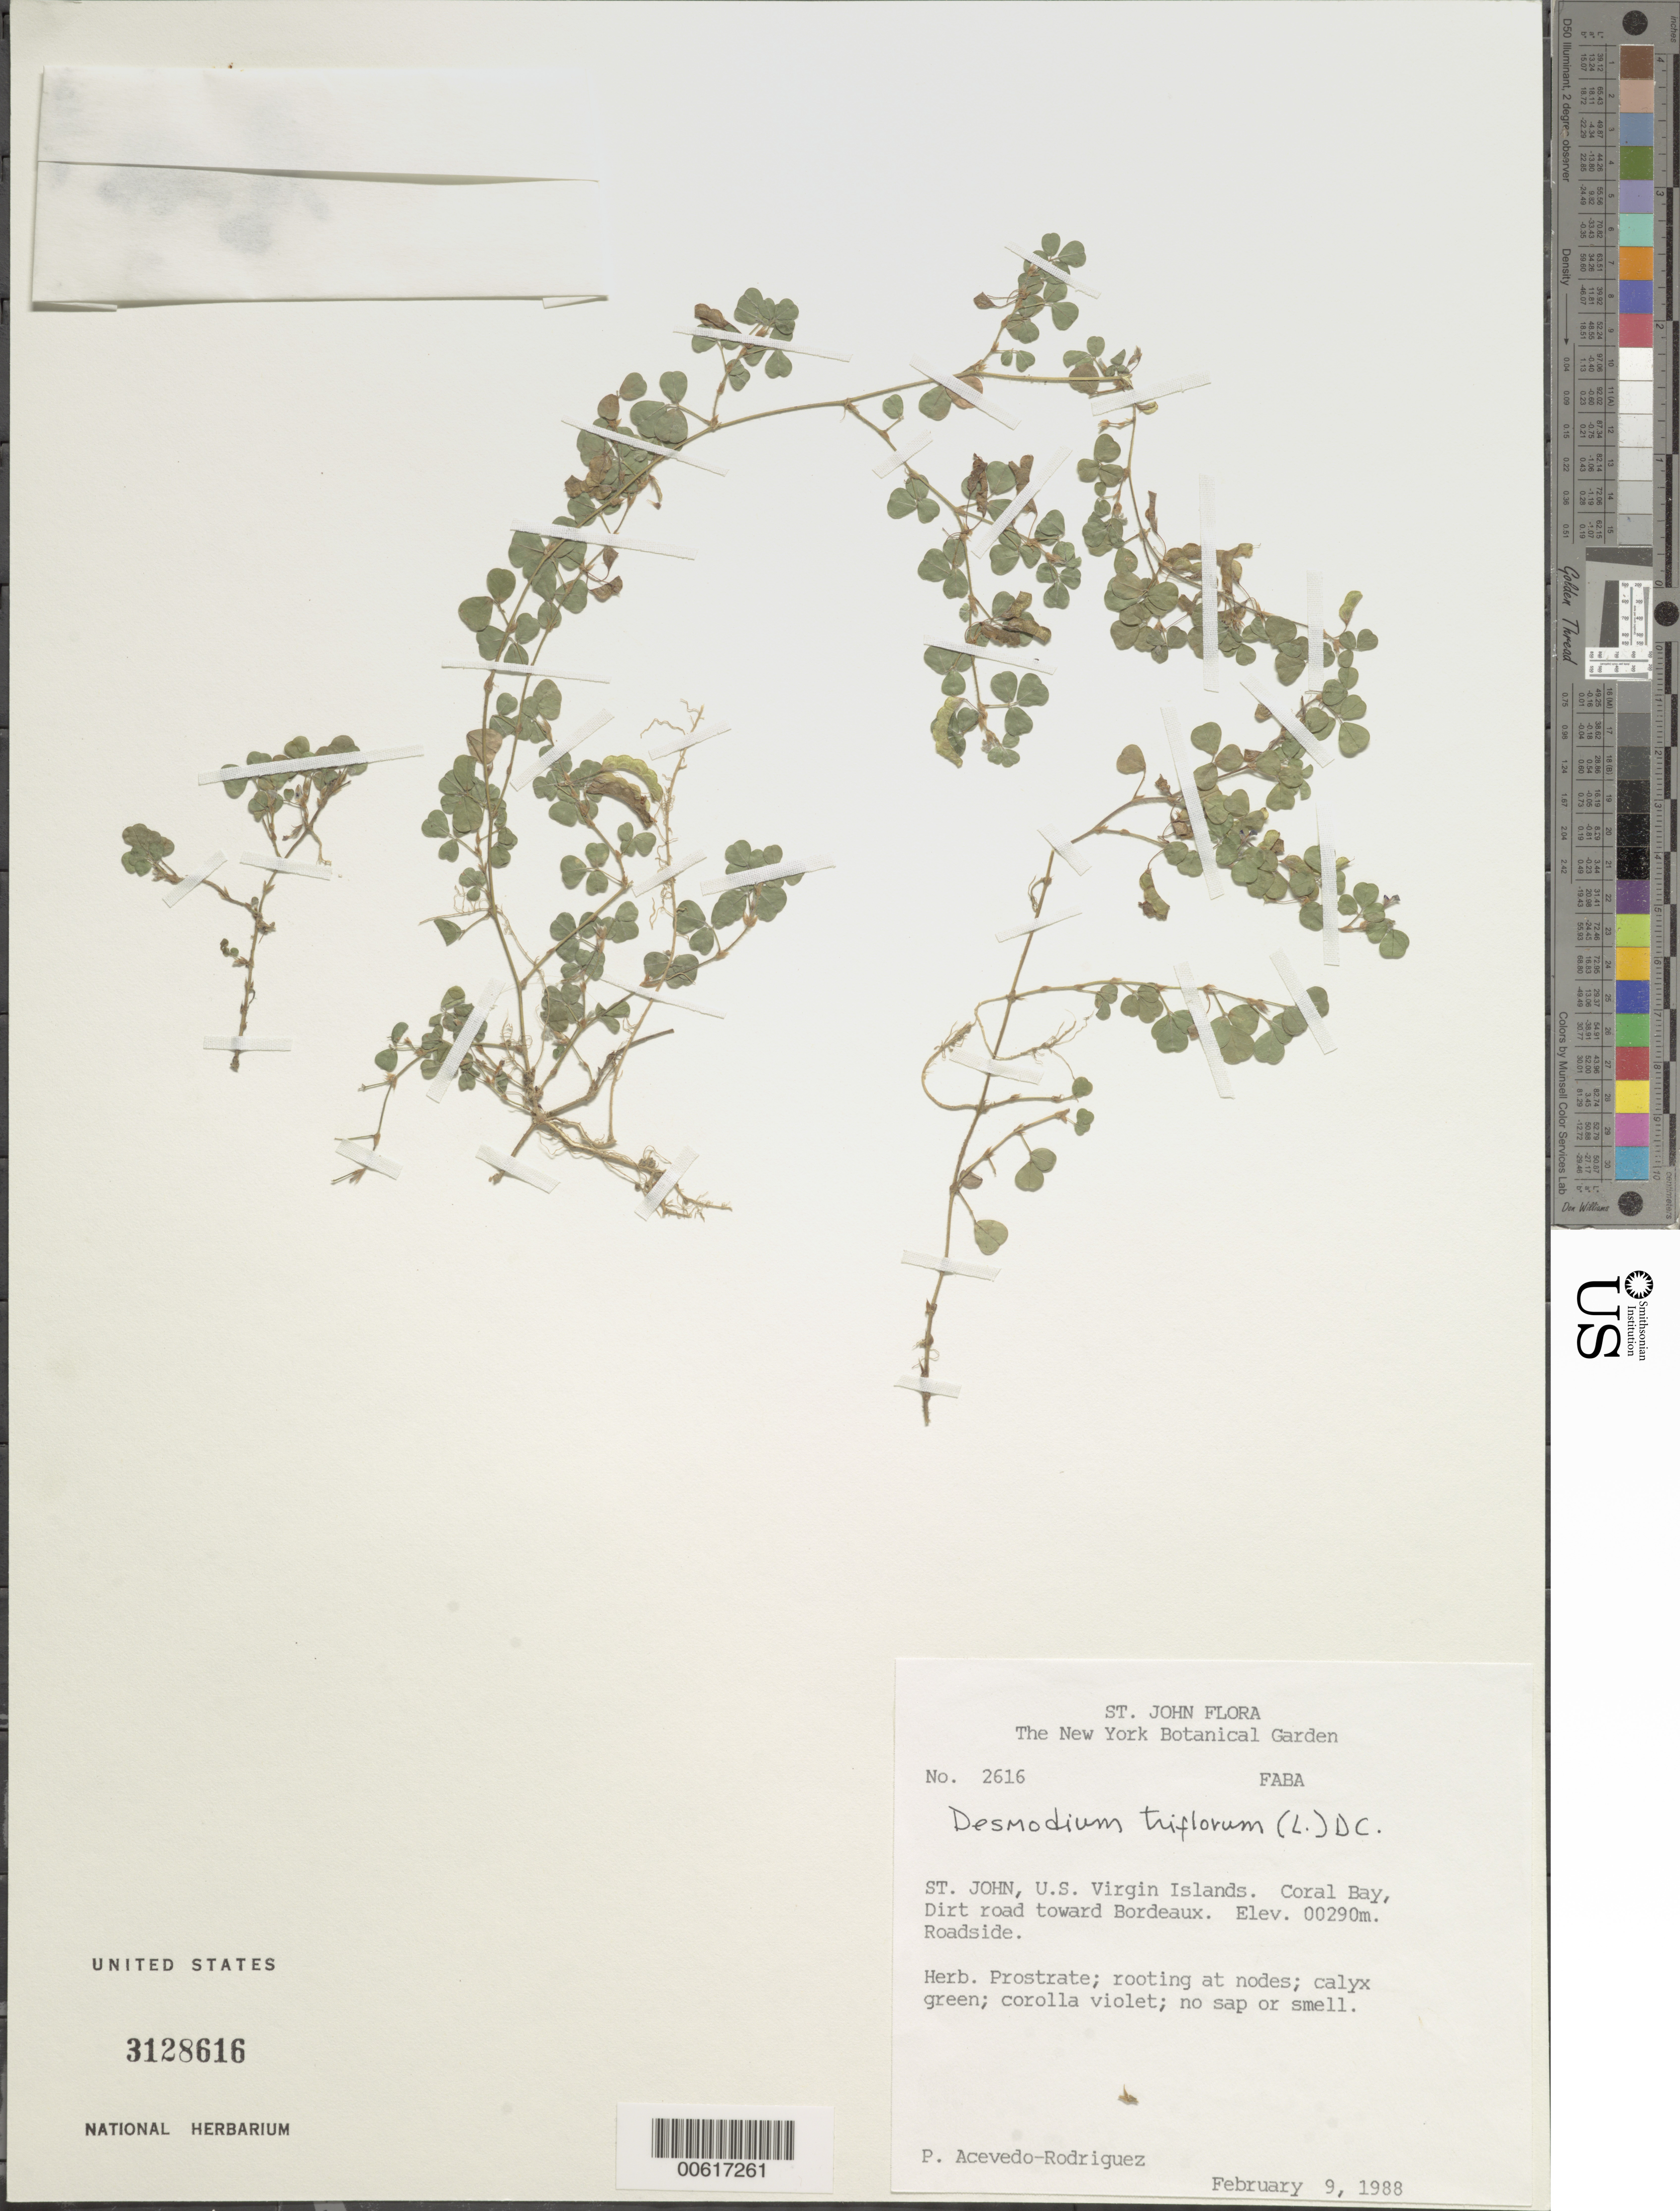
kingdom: Plantae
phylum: Tracheophyta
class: Magnoliopsida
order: Fabales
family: Fabaceae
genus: Grona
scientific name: Grona triflora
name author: (L.) H. Ohashi & K. Ohashi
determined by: Strong, Mark T., (BOT), Smithsonian Institution - National Museum of Natural History (UNITED STATES)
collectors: P. Acevedo-Rodr.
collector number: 2616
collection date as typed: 09 Feb 1988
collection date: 1988-02-09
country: U.S. Virgin Islands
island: St. John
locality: Dirt road toward Bordeaux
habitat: Roadside.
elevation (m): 290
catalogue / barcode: US 3128616